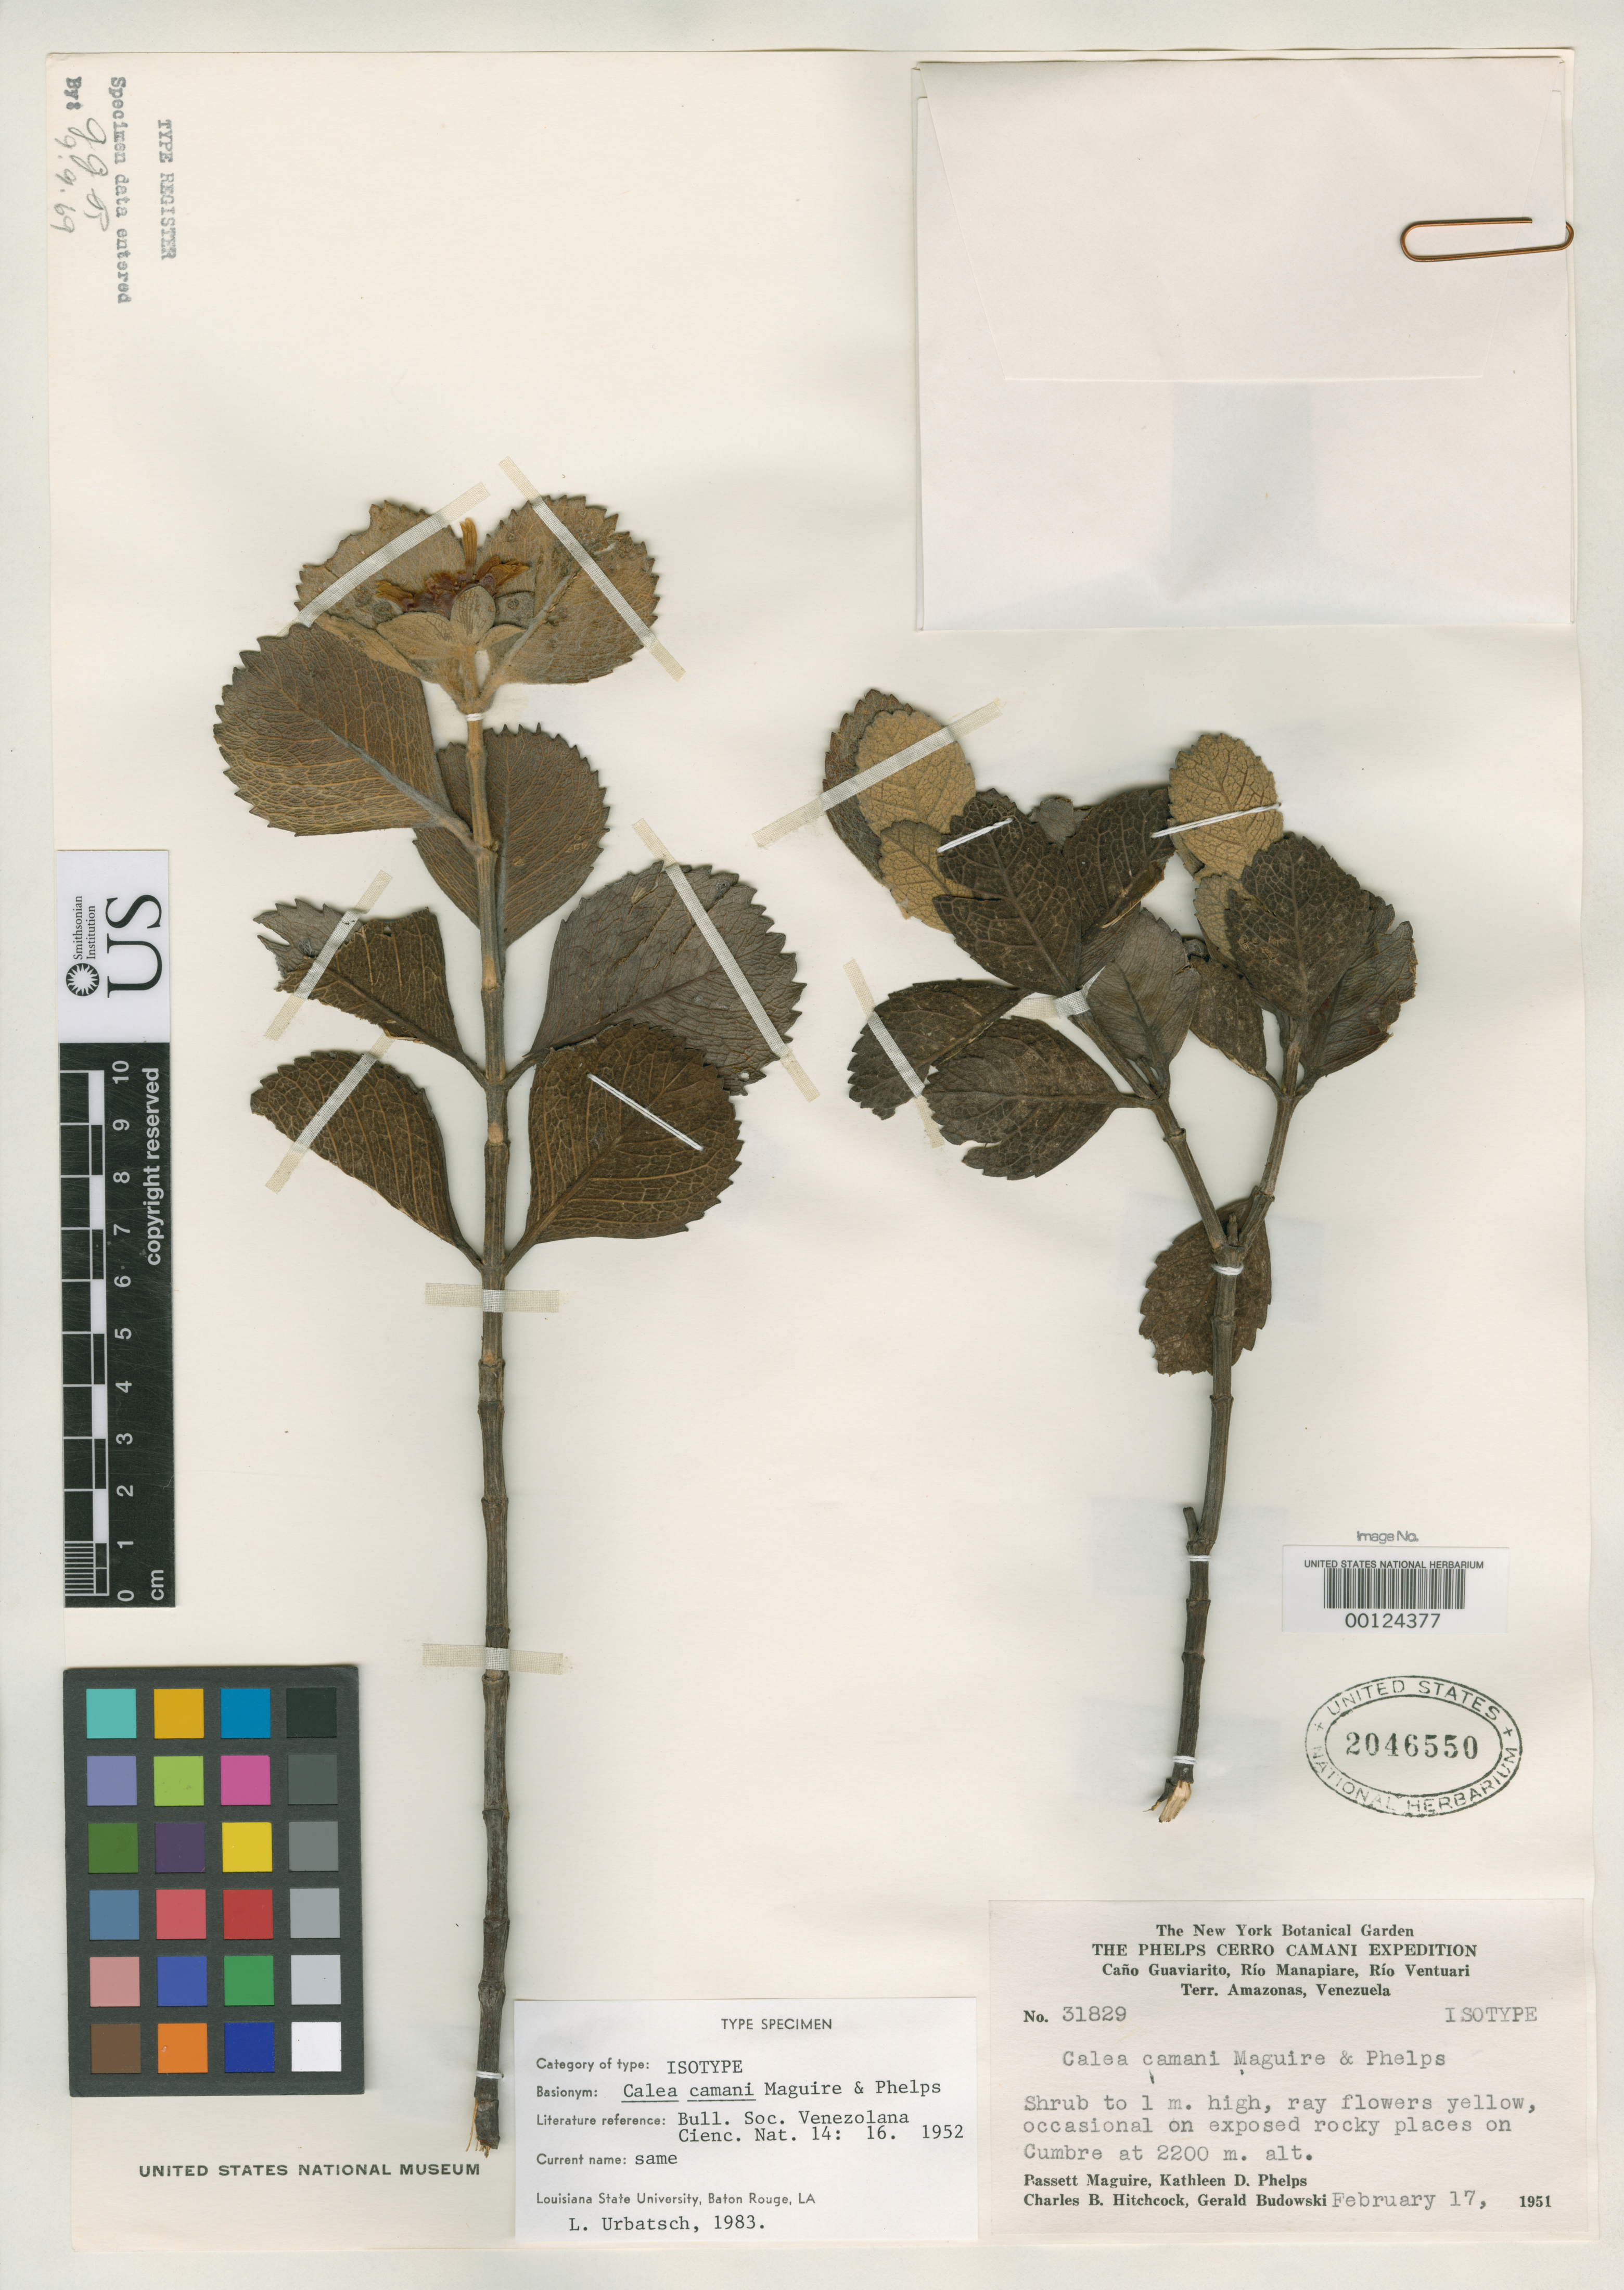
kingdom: Plantae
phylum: Tracheophyta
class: Magnoliopsida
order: Asterales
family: Asteraceae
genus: Calea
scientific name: Calea camani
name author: Maguire & K.D. Phelps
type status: Isotype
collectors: B. Maguire, D. Phelps, C. B. Hitchcock & G. Budowski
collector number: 31829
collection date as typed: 17 Feb 1951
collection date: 1951-02-17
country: Venezuela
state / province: Amazonas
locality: Cerro Camani.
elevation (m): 2200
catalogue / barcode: US 2046550